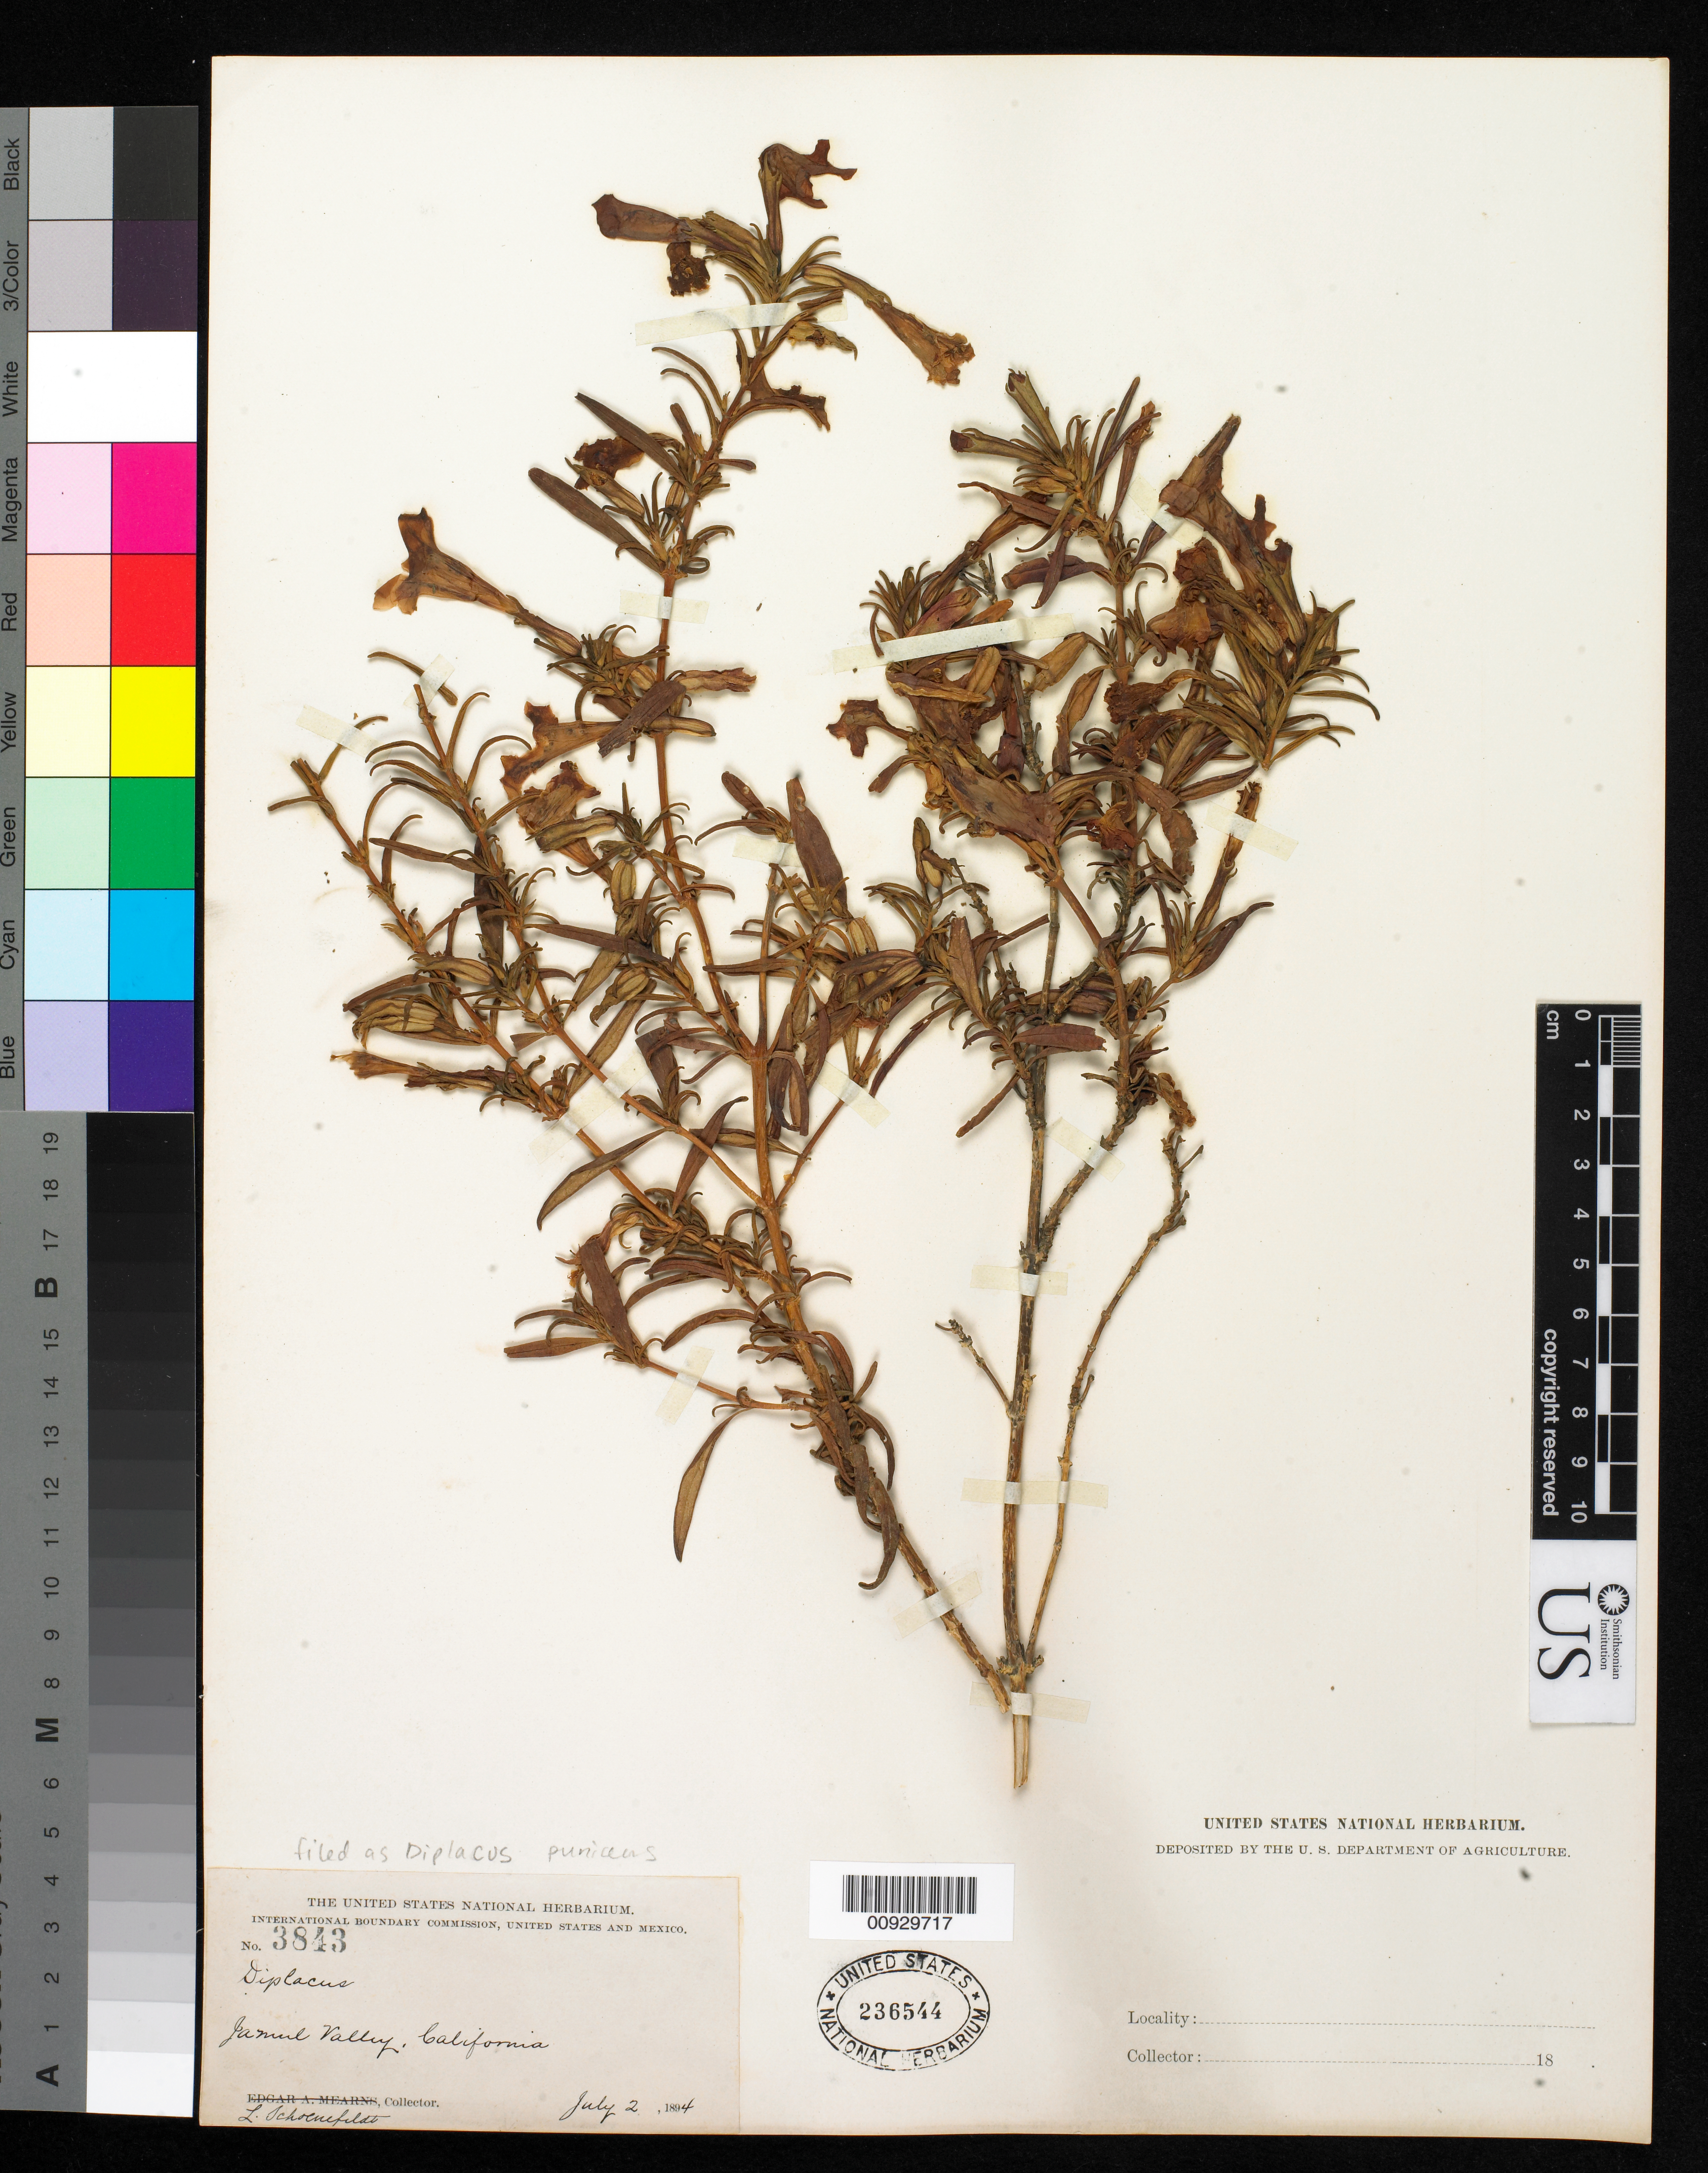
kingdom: Plantae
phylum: Tracheophyta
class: Magnoliopsida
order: Lamiales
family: Phrymaceae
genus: Diplacus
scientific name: Diplacus puniceus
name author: Nutt.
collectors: L. Schoenfeldt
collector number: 3843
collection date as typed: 02 Jul 1894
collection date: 1894-07-02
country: United States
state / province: California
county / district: San Diego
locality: Jamul Valley.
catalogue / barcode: US 236544